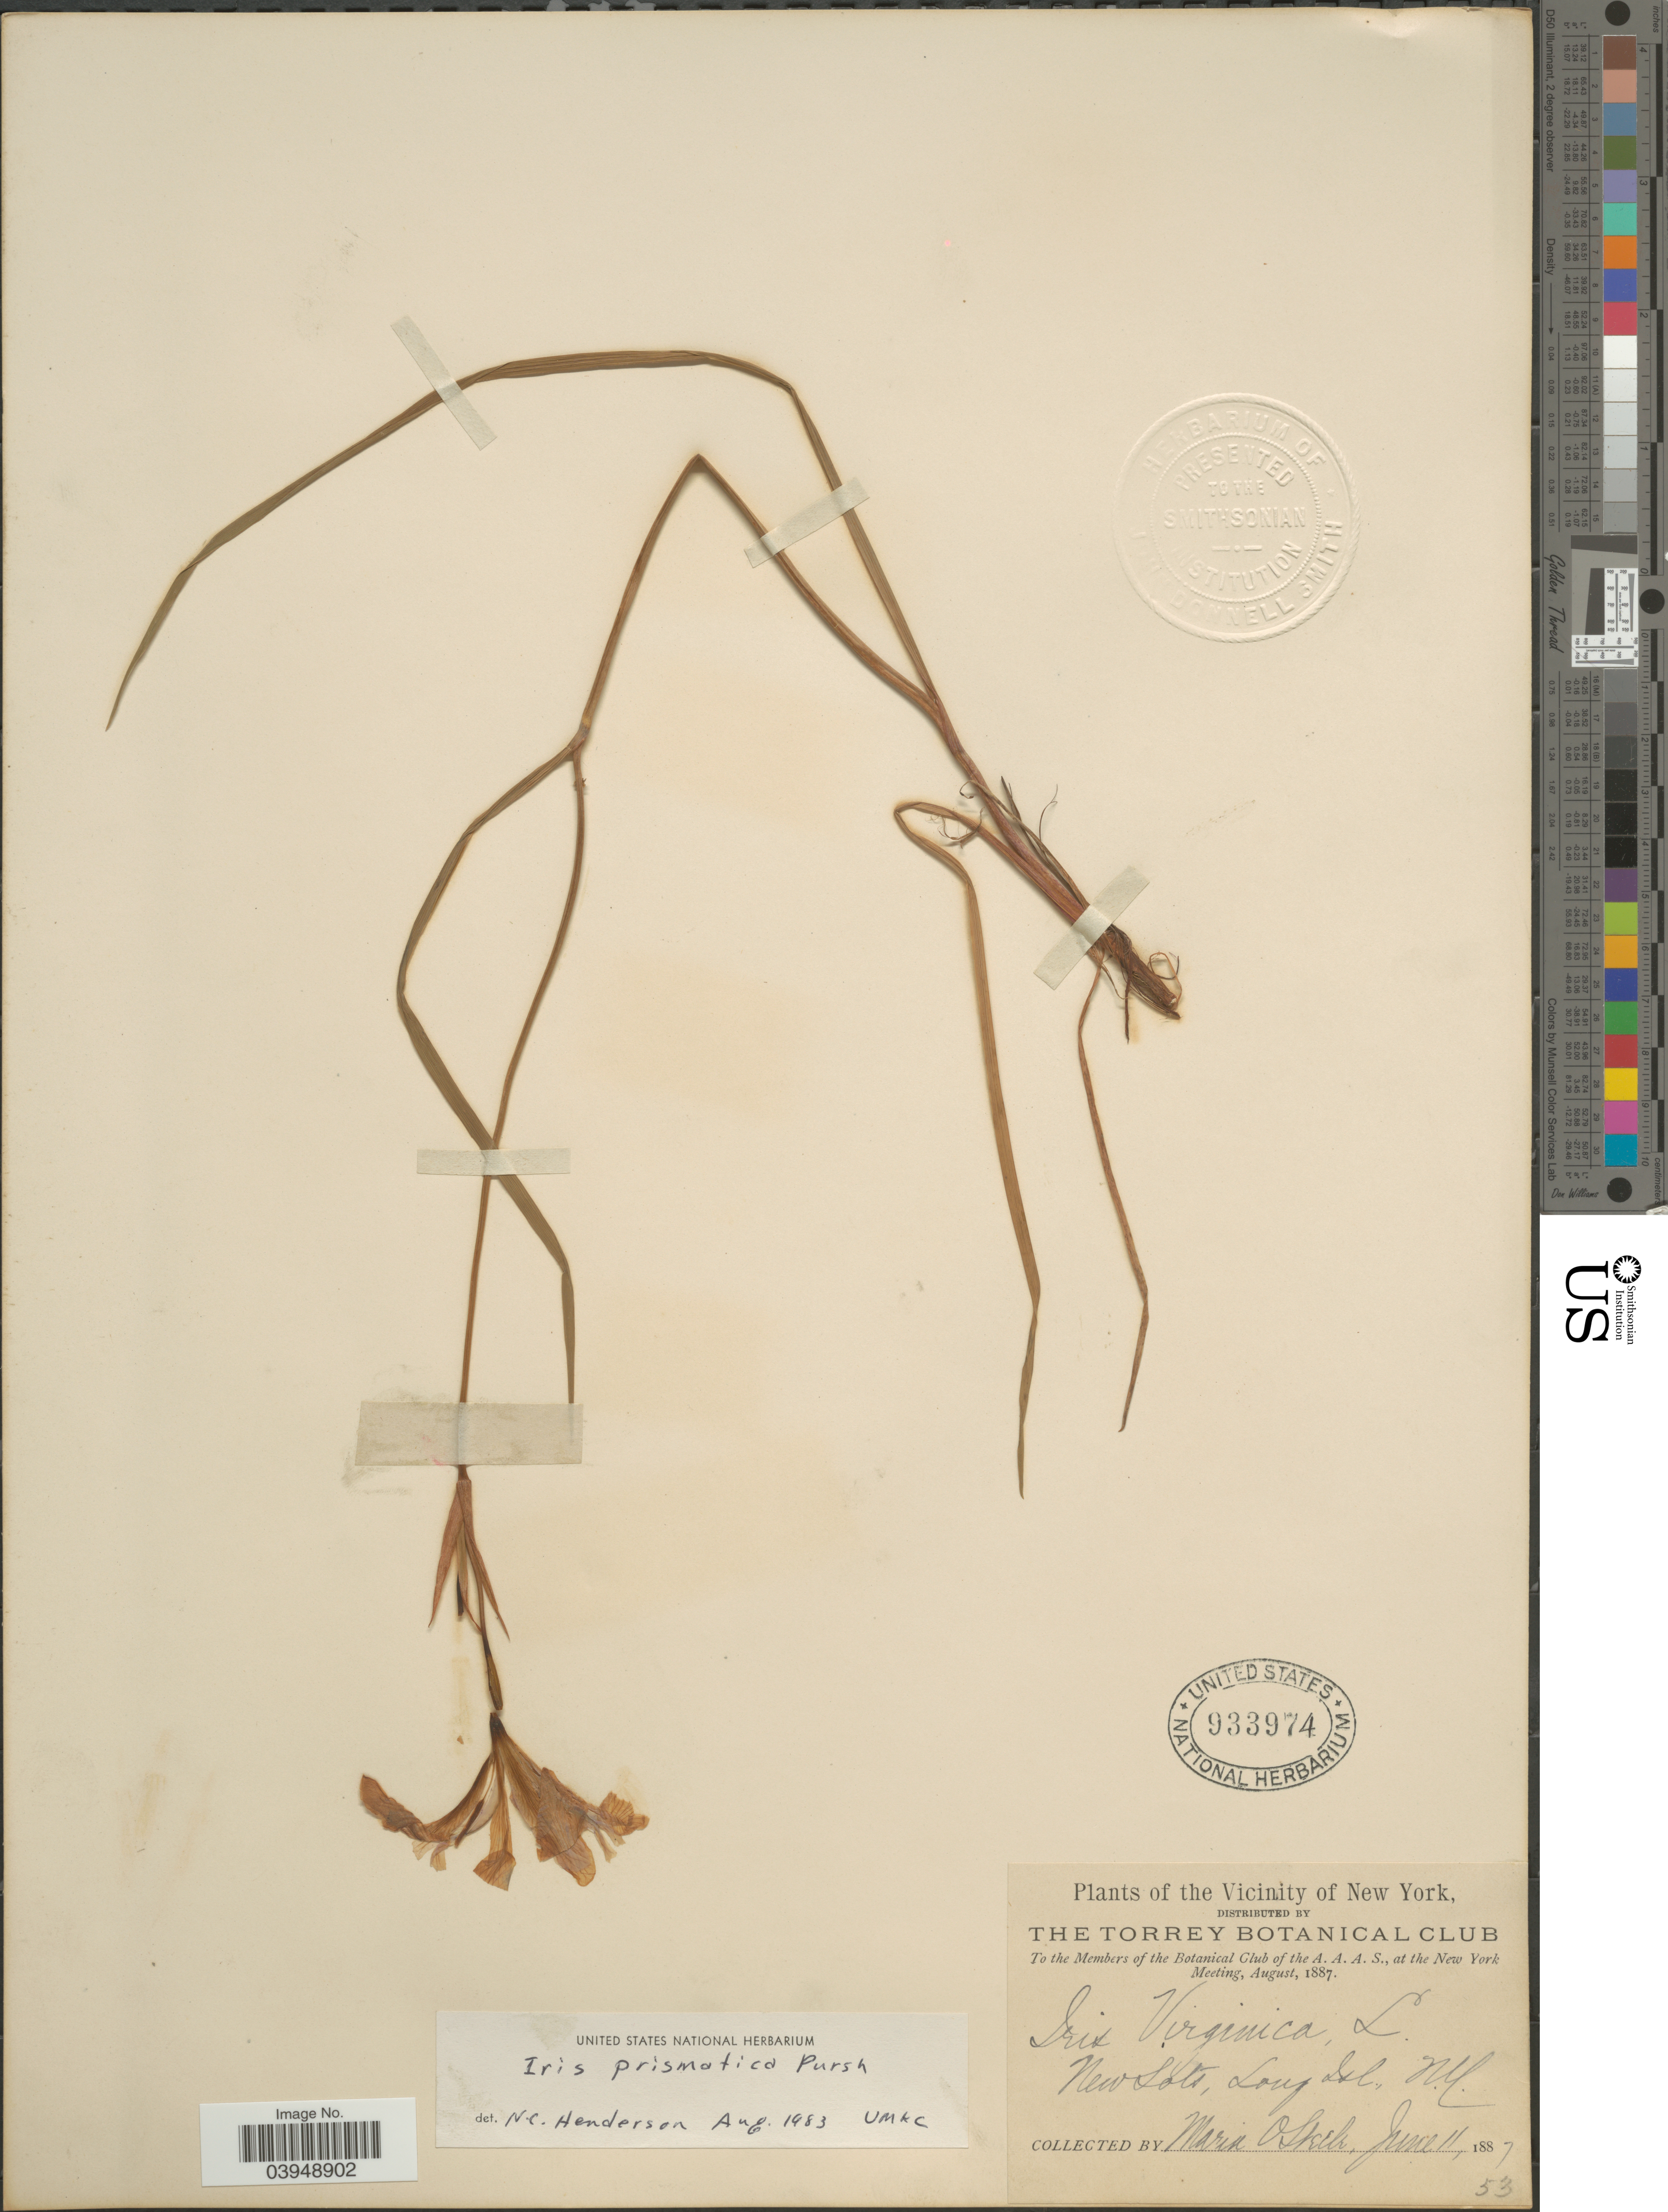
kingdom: Plantae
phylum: Tracheophyta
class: Liliopsida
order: Asparagales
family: Iridaceae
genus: Iris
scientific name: Iris prismatica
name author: Pursh ex Ker Gawl.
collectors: M. O. Steele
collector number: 53?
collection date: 1887-06-11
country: United States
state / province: New York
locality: The vicinity of New York. New Lots, Long Isl.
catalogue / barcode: US 933974